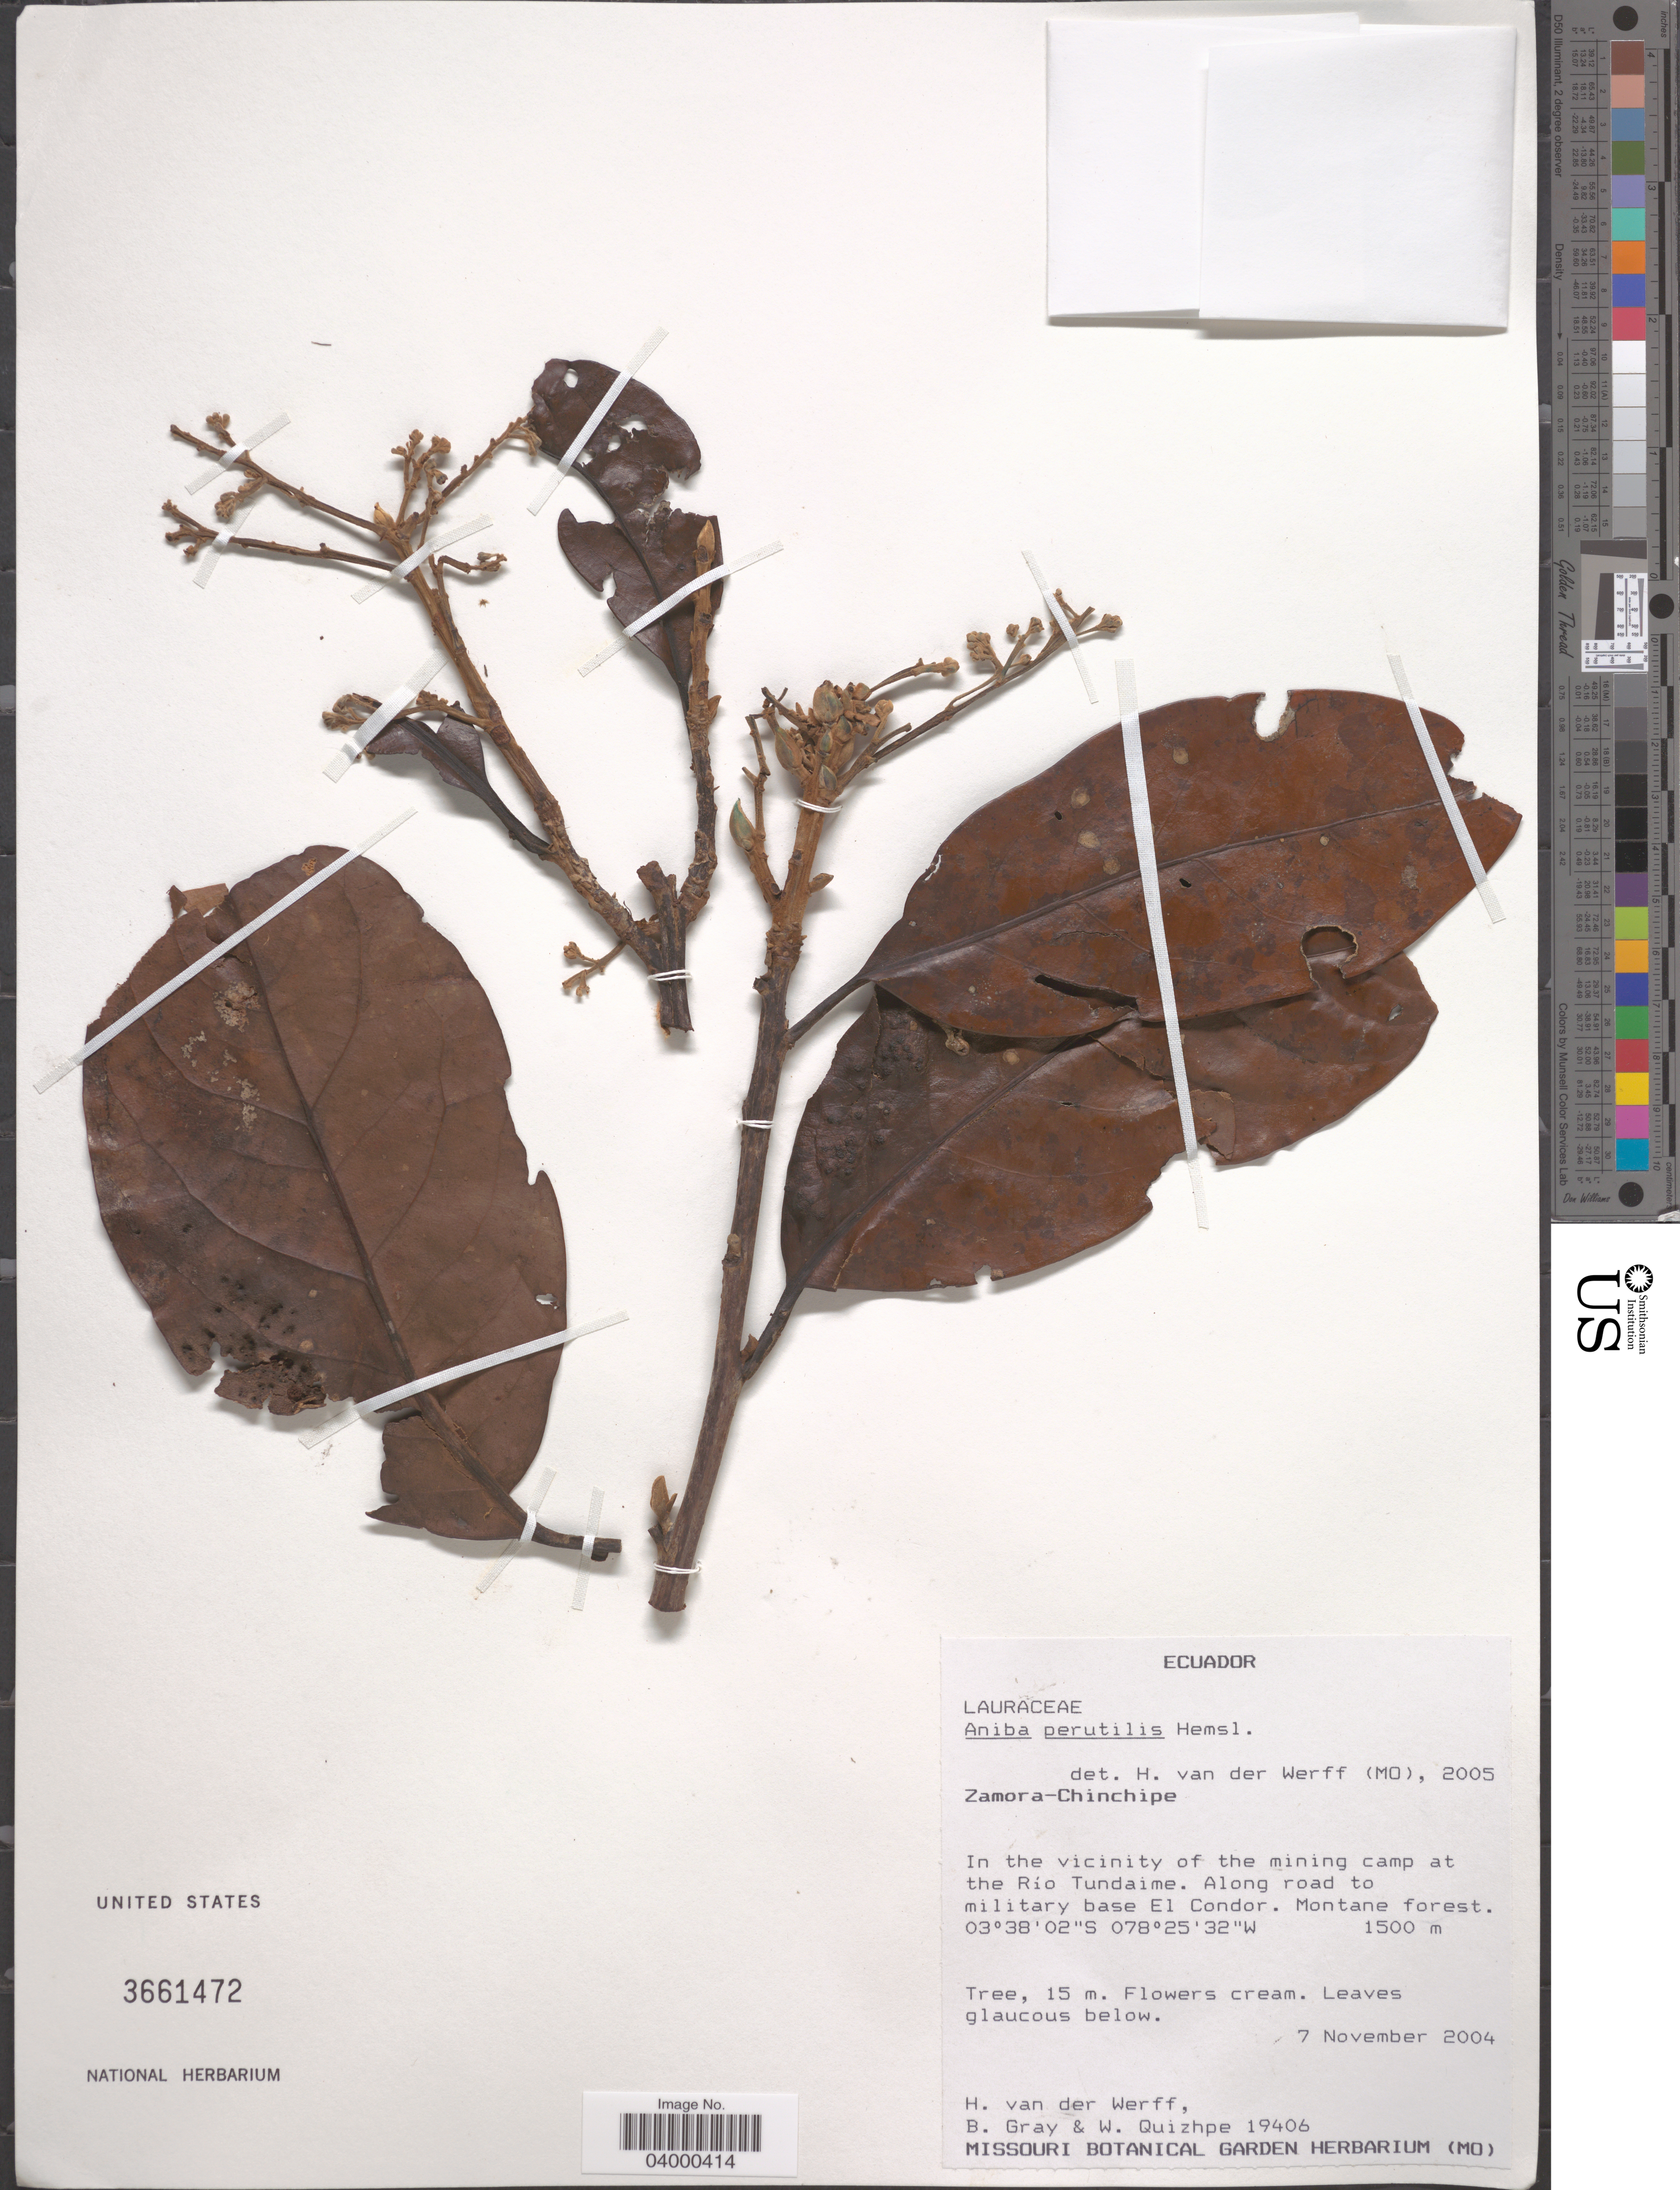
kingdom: Plantae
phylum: Tracheophyta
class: Magnoliopsida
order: Laurales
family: Lauraceae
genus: Aniba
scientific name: Aniba perutilis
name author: Hemsl.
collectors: H. van der Werff, B. Gray & W. Quizhpe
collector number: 19406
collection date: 2004-11-07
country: Ecuador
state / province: Zamora-Chinchipe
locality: In the vicinity of the mining camp at the Río Tundaime. Along road to military base El Condor.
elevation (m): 1500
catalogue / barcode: US 3661472